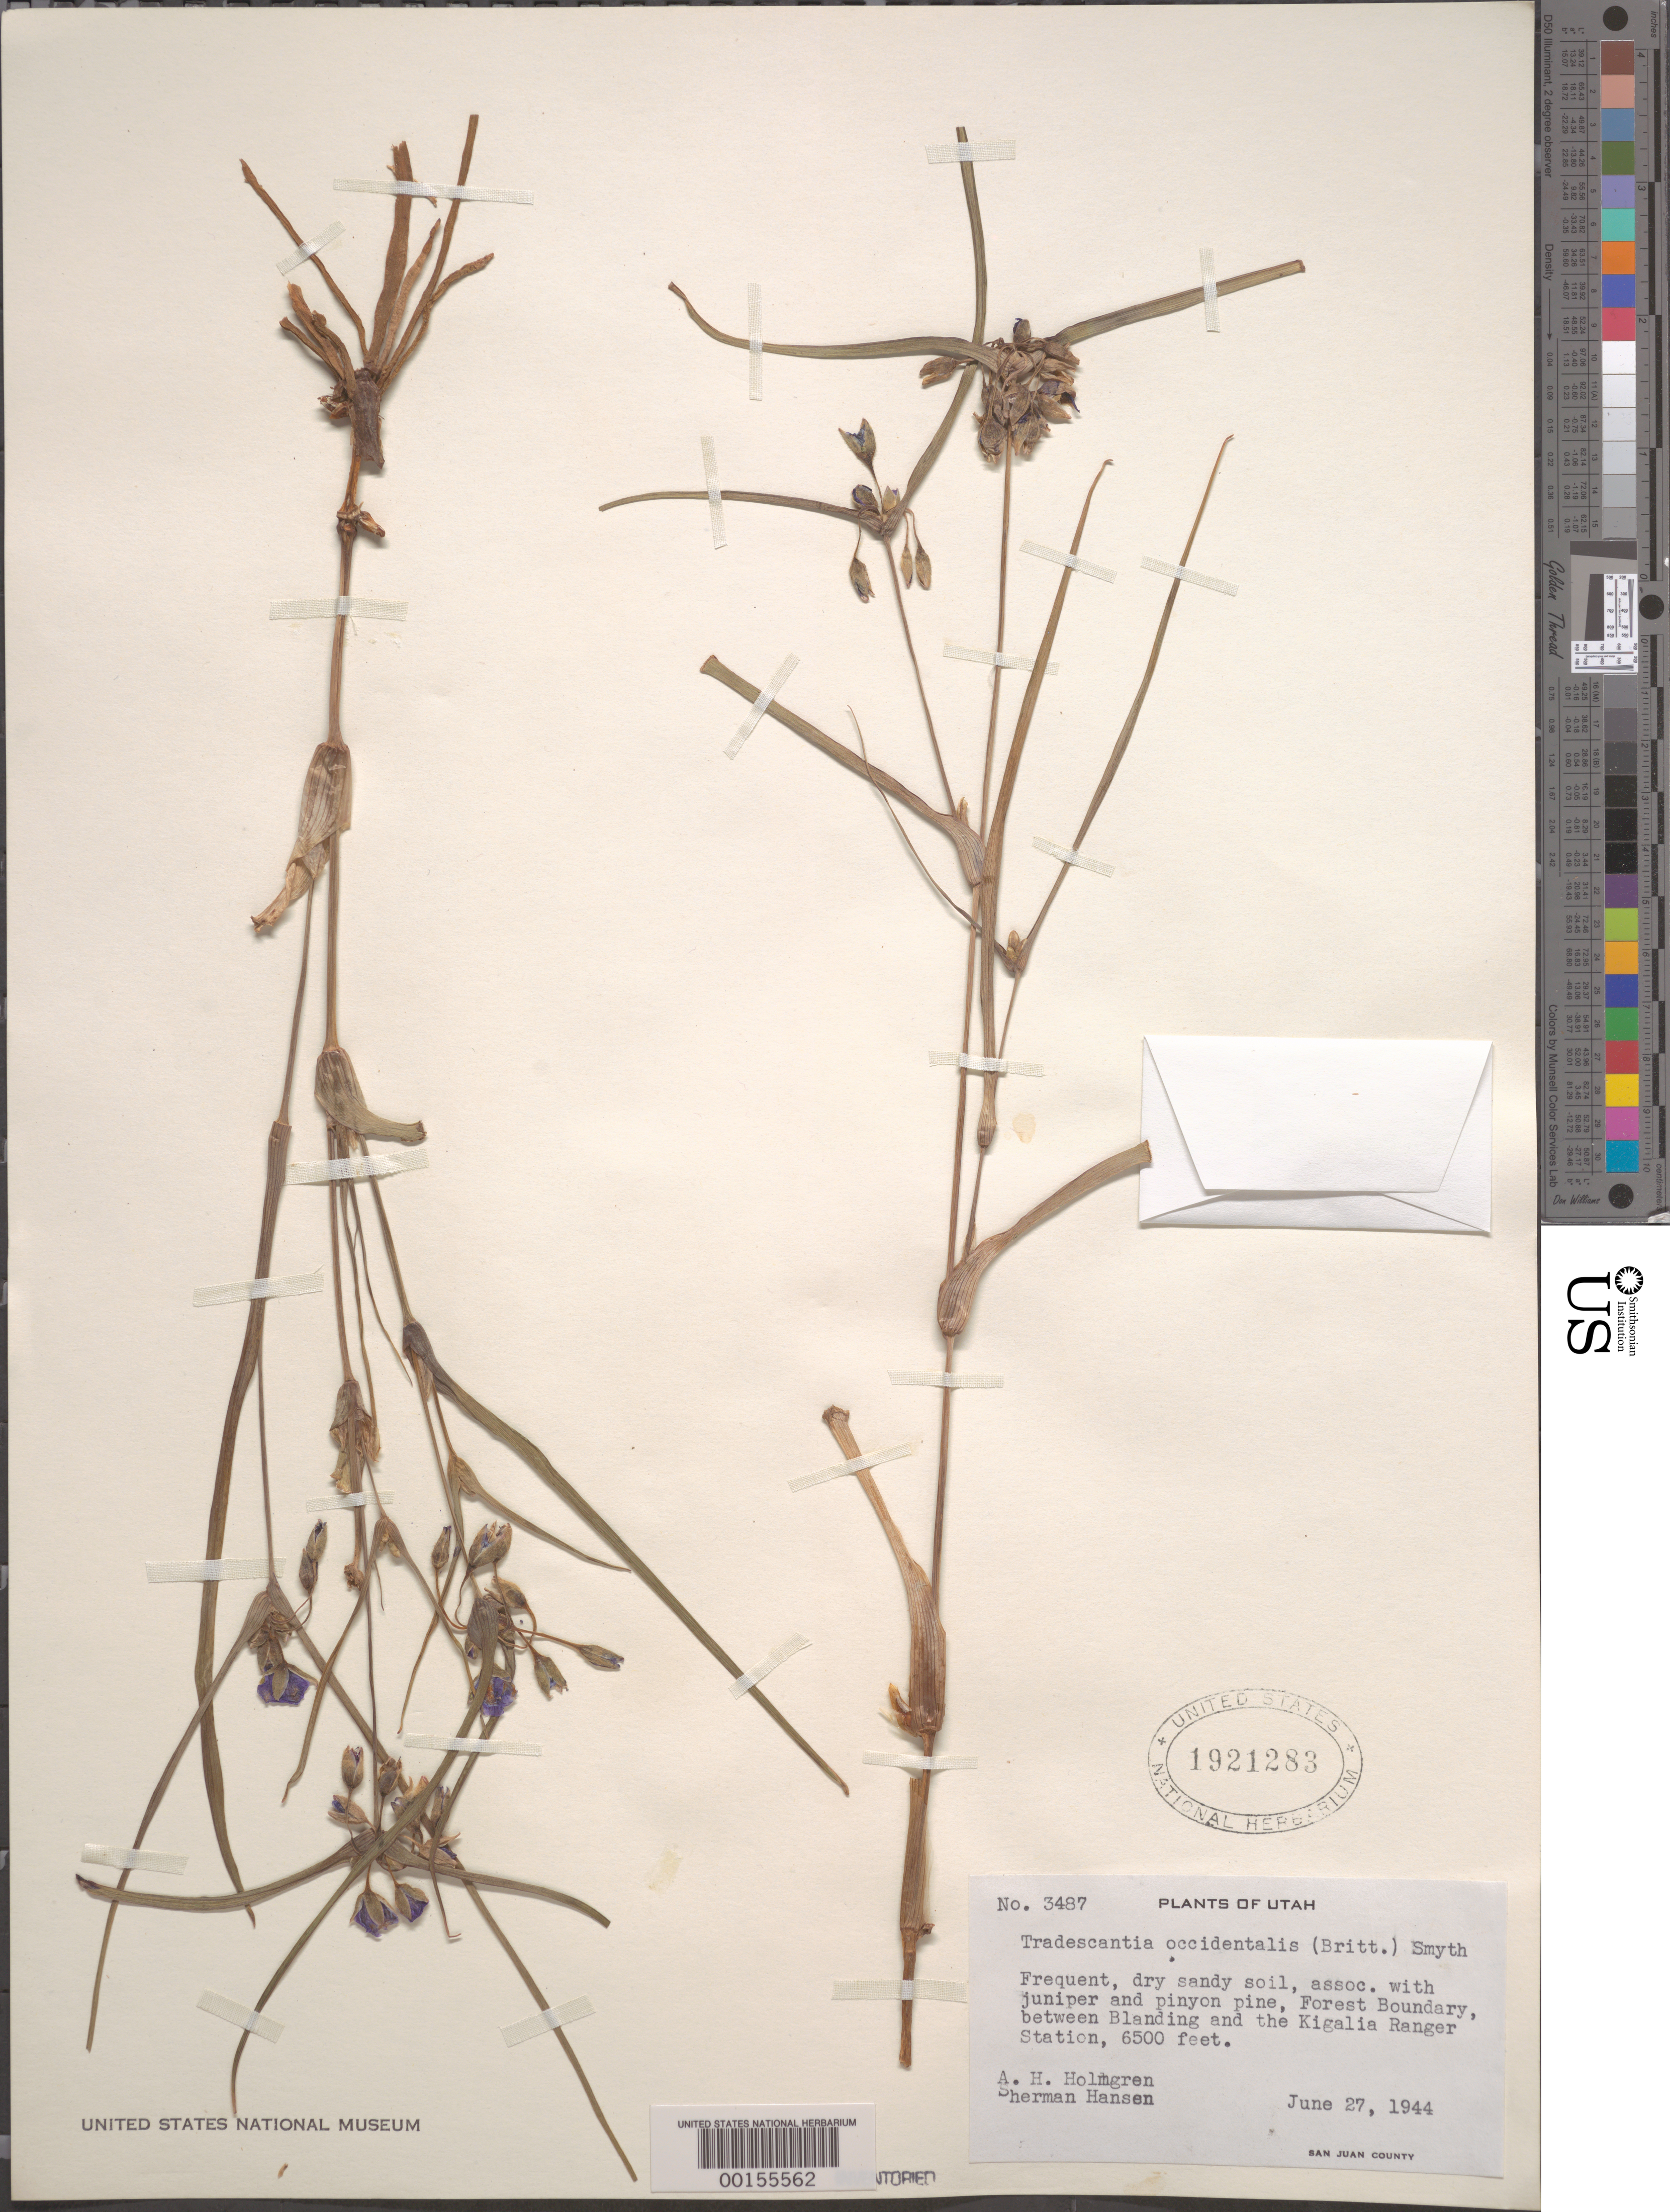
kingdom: Plantae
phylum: Tracheophyta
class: Liliopsida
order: Commelinales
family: Commelinaceae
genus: Tradescantia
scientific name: Tradescantia occidentalis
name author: (Britton) Smyth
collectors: A. H. Holmgren & S. Hansen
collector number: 3487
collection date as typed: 27 Jun 1944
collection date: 1944-06-27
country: United States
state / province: Utah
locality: Between blanding and kigalia ranger station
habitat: Dry sandy soil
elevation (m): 1983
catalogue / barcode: US 1921283